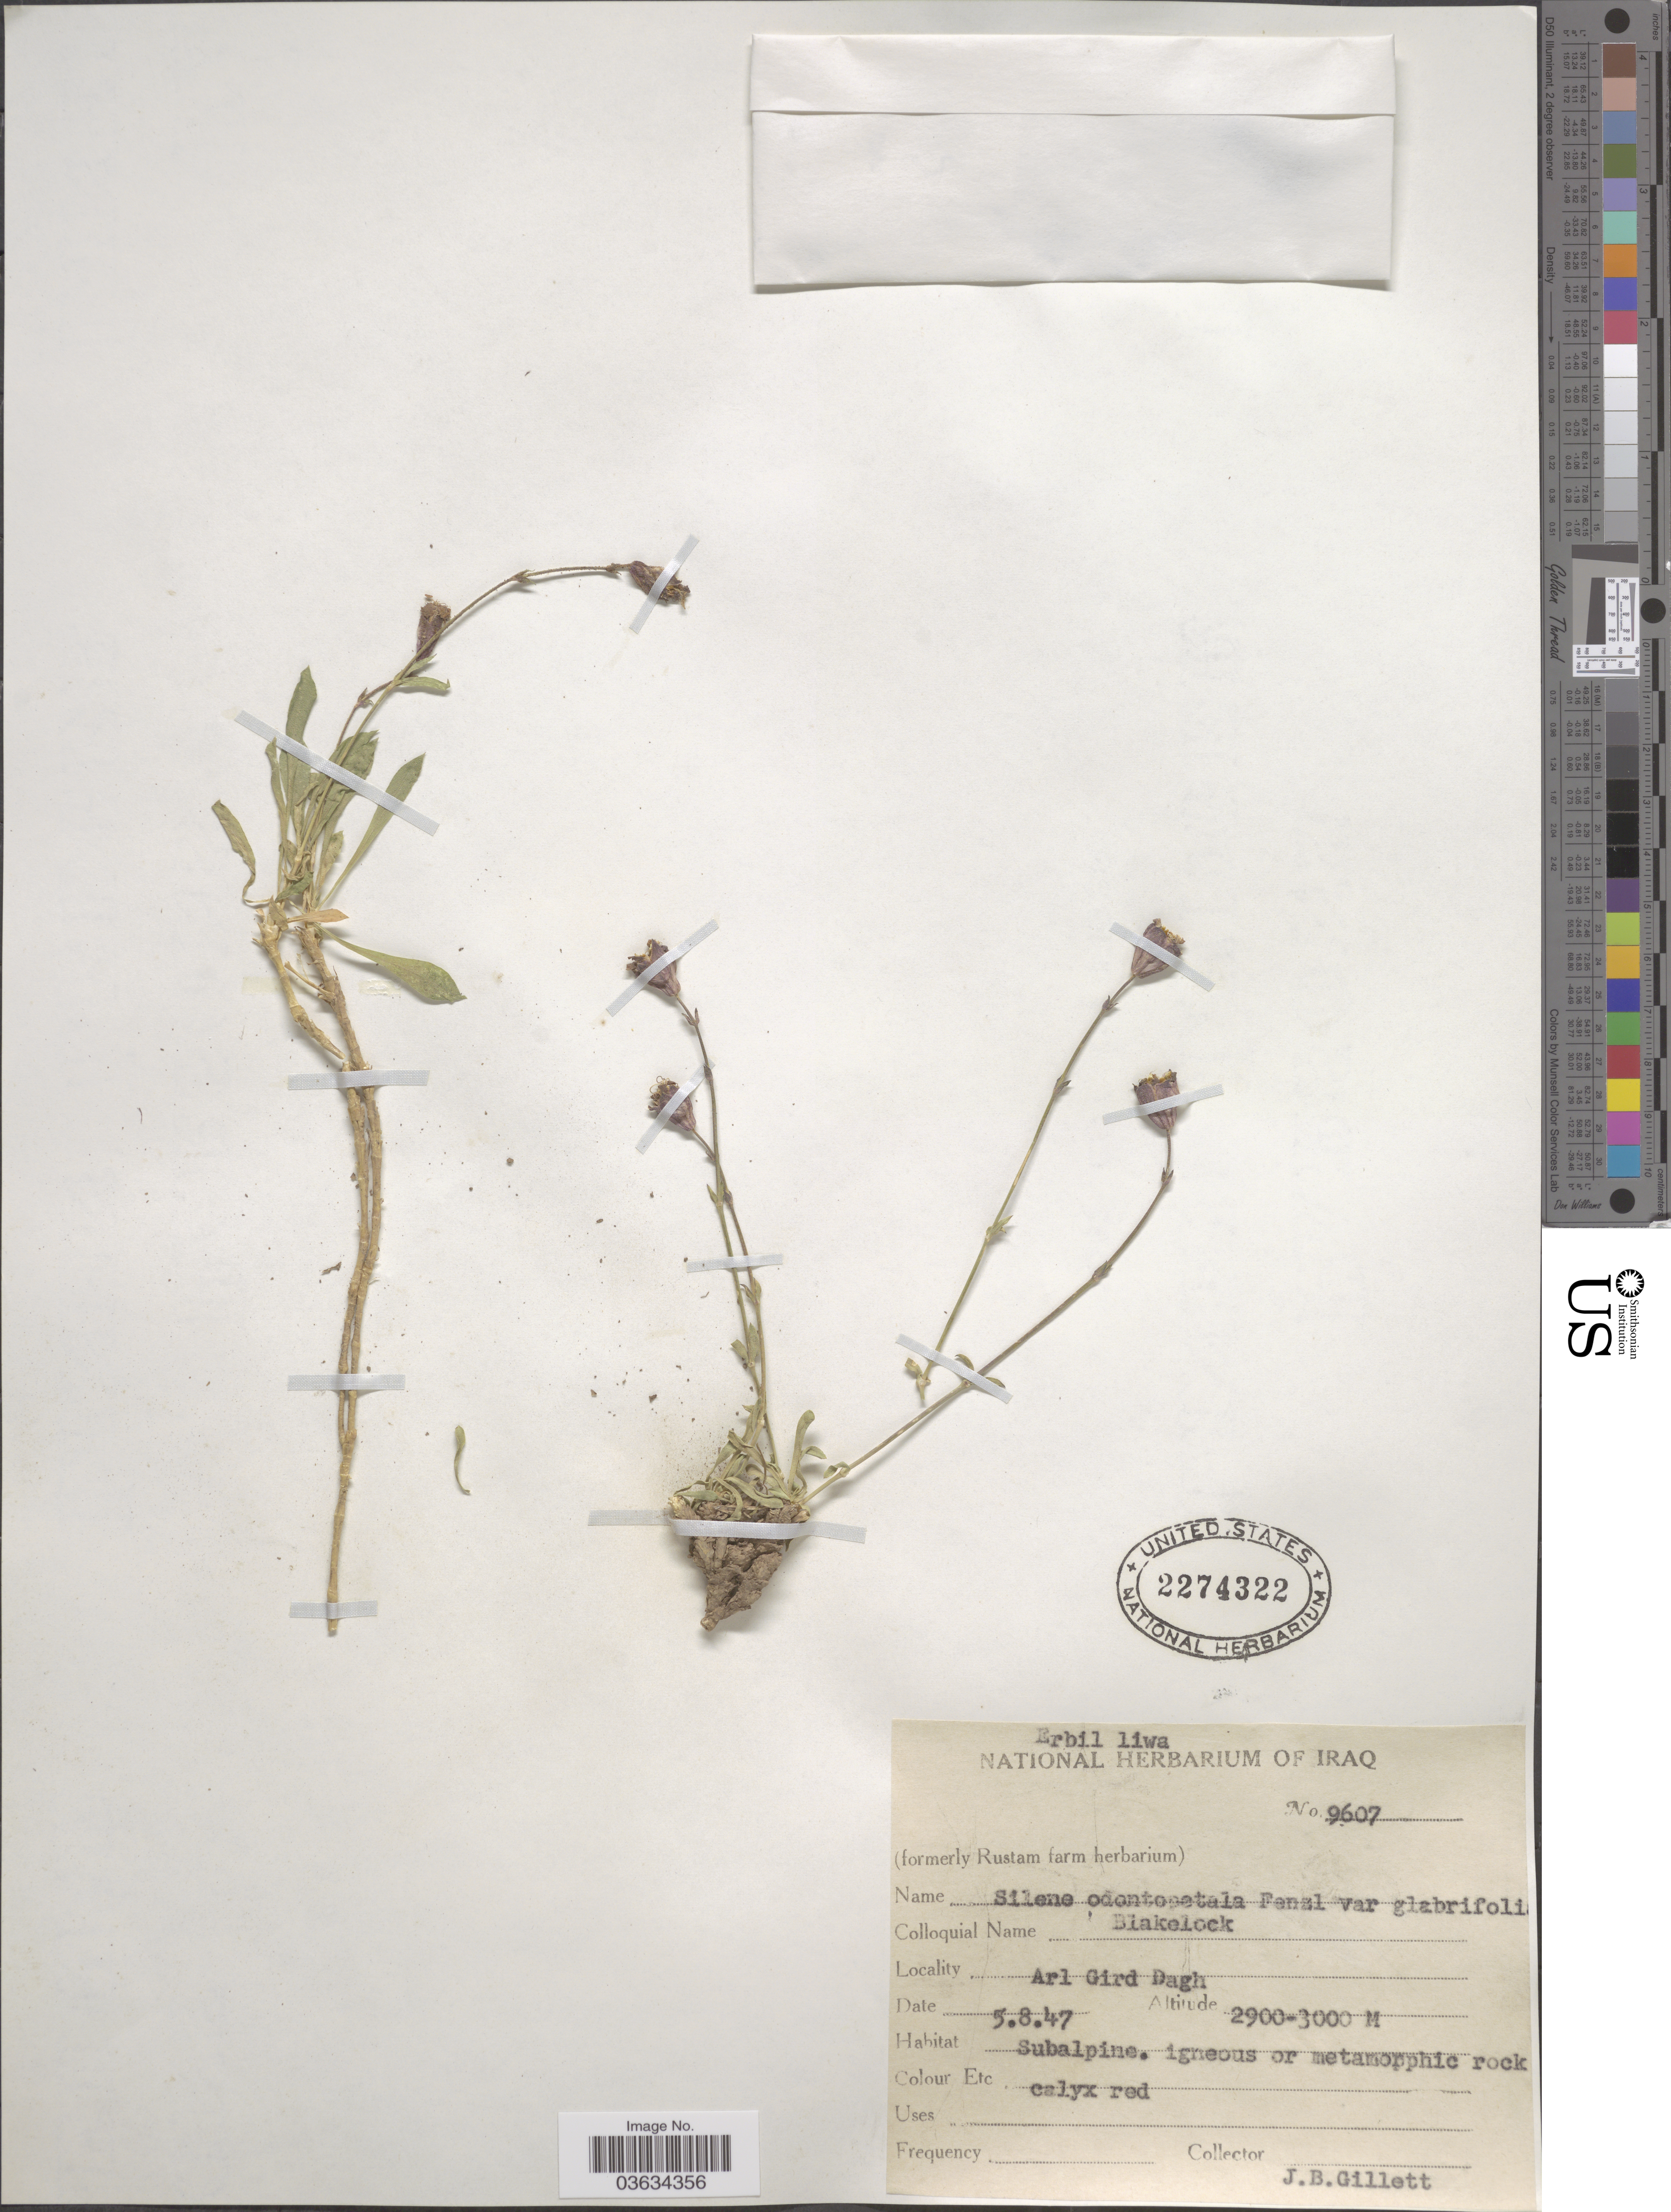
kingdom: Plantae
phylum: Tracheophyta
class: Magnoliopsida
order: Caryophyllales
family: Caryophyllaceae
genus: Silene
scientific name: Silene odontopetala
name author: Fenzl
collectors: J. B. Gillett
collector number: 9607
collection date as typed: Transcribed d/m/y: 5/8/47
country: Iraq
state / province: Arbīl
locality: Erbil liwa. Arl Gird Dagh.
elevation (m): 2900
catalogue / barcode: US 2274322